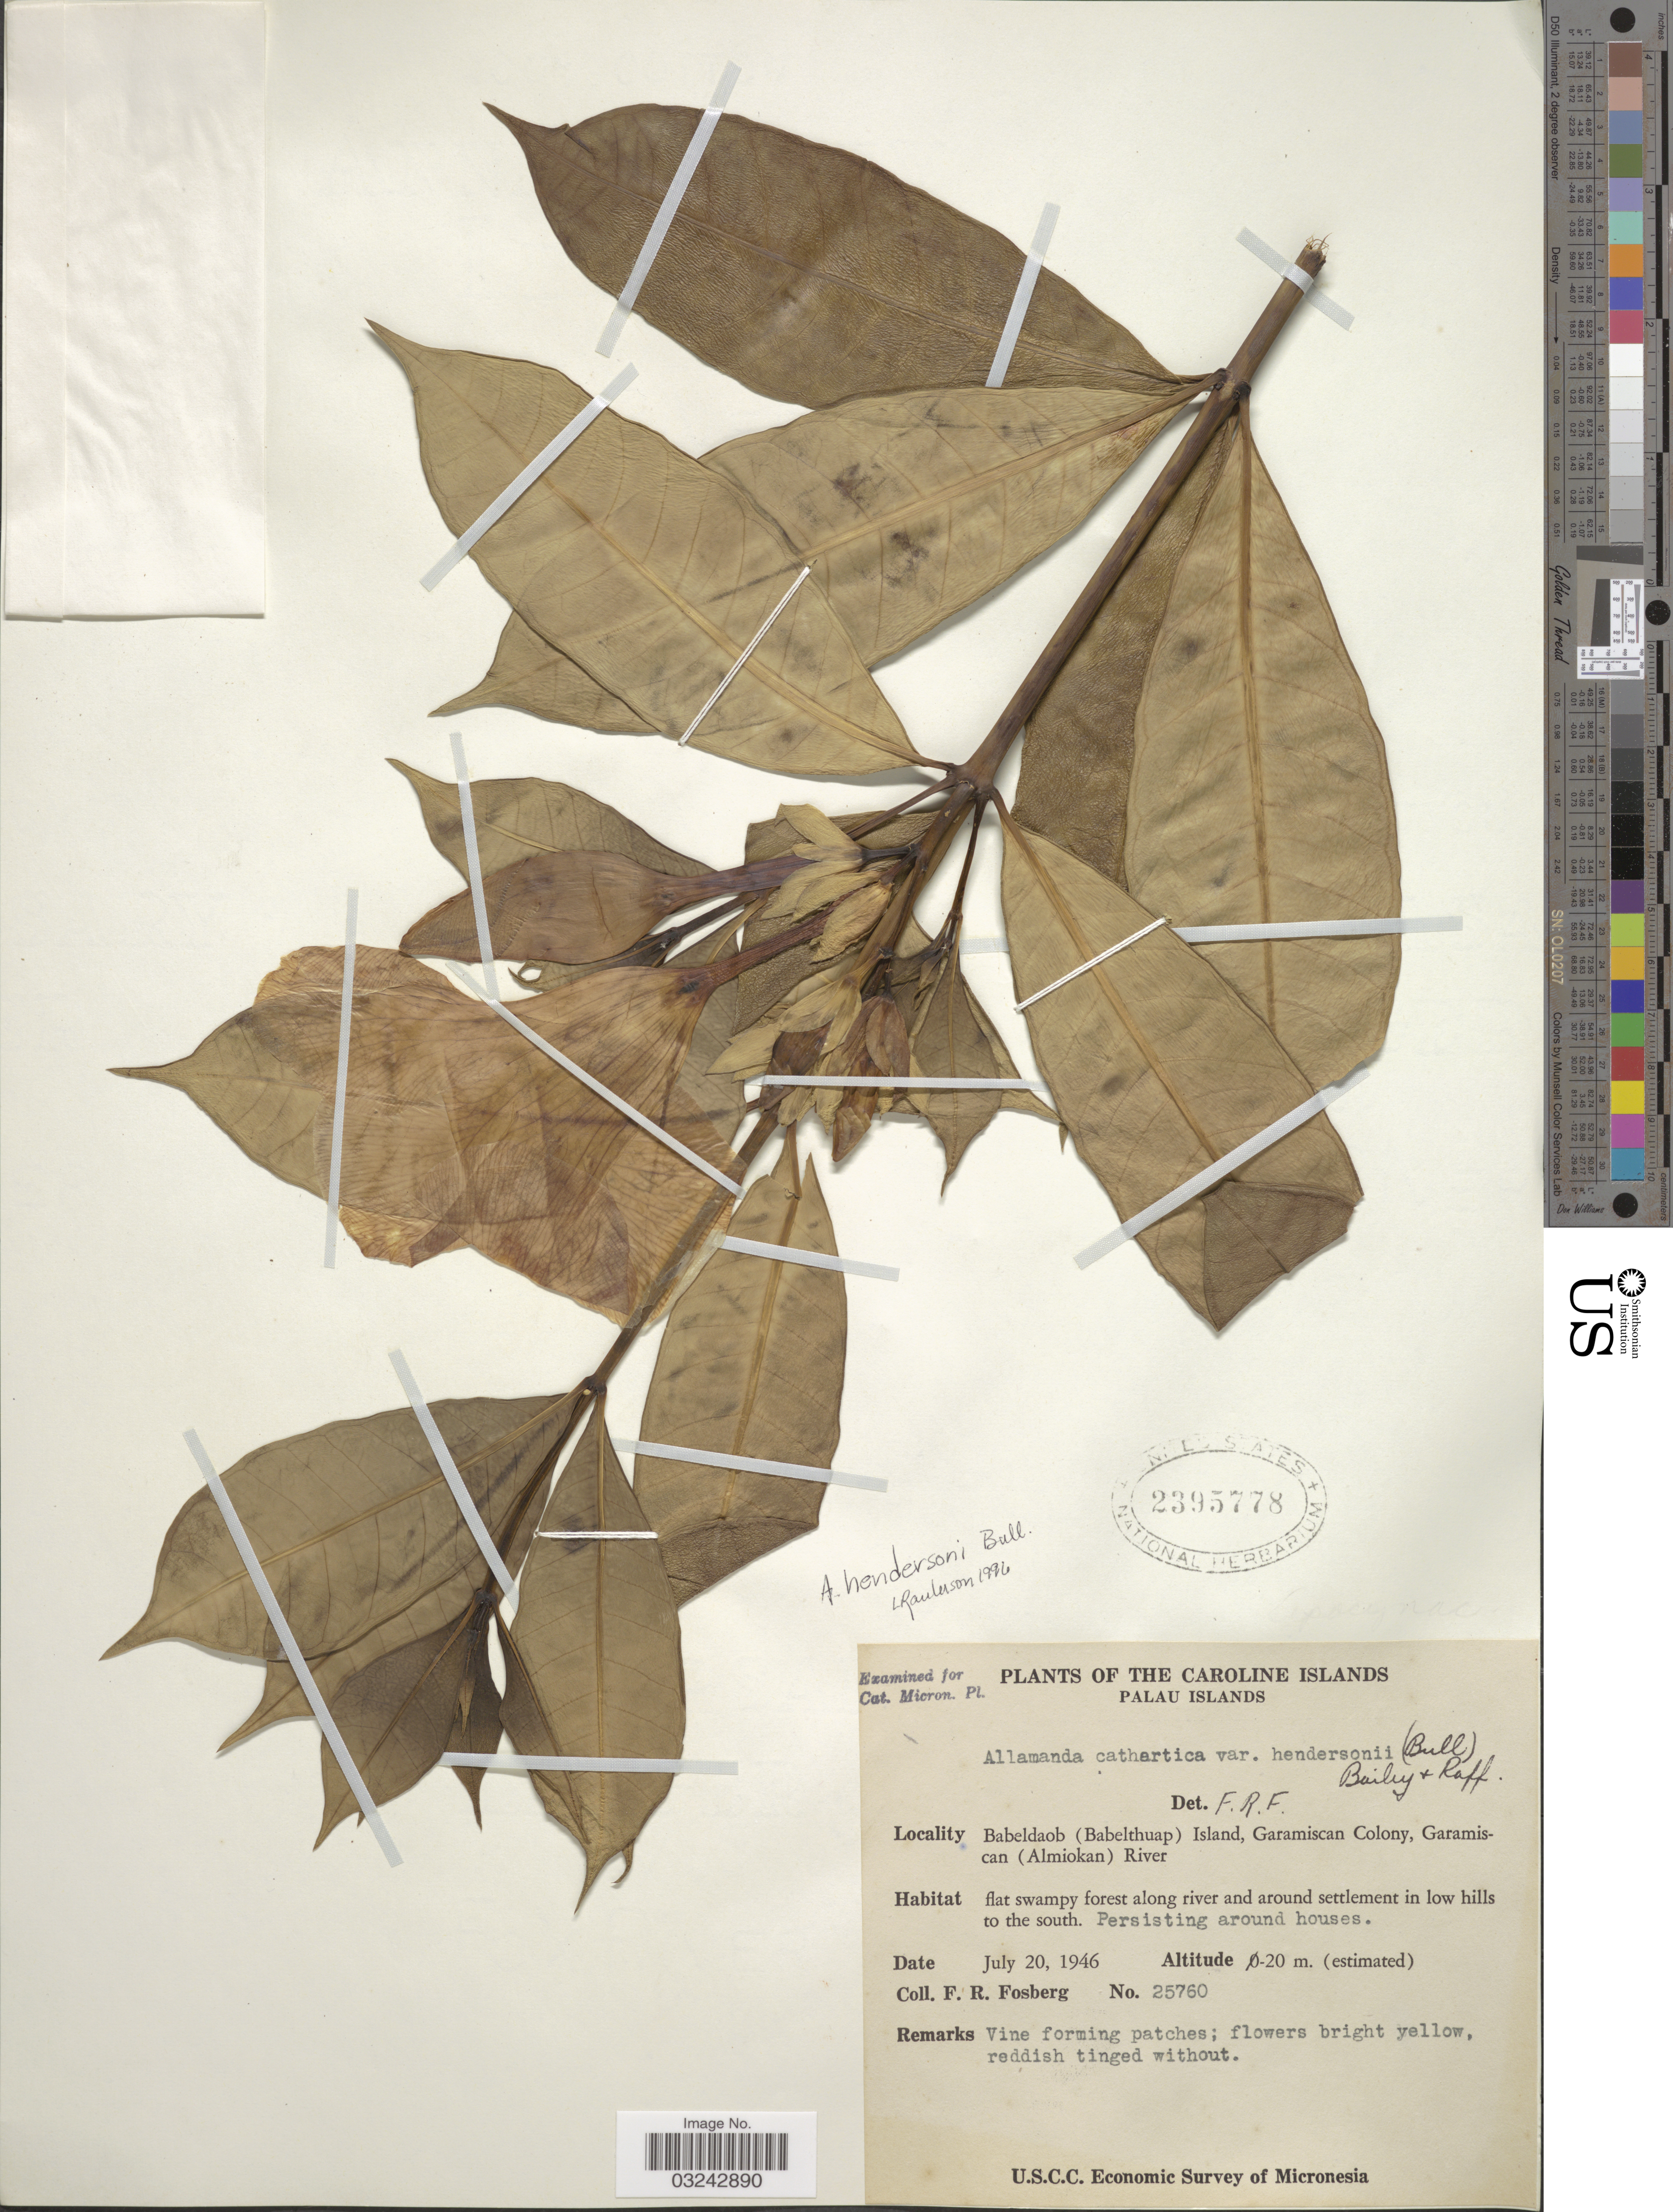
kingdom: Plantae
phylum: Tracheophyta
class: Magnoliopsida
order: Gentianales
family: Apocynaceae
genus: Allamanda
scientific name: Allamanda hendersonii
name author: W. Bull ex Dombrain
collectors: F. R. Fosberg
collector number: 25760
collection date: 1946-07-20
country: Palau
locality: The Caroline Islands, Palau Islands, Babeldaob (Babelthuap) Island, Garamiscan Colony, Garamiscan (Almiokan) River.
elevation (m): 20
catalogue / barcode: US 2395778